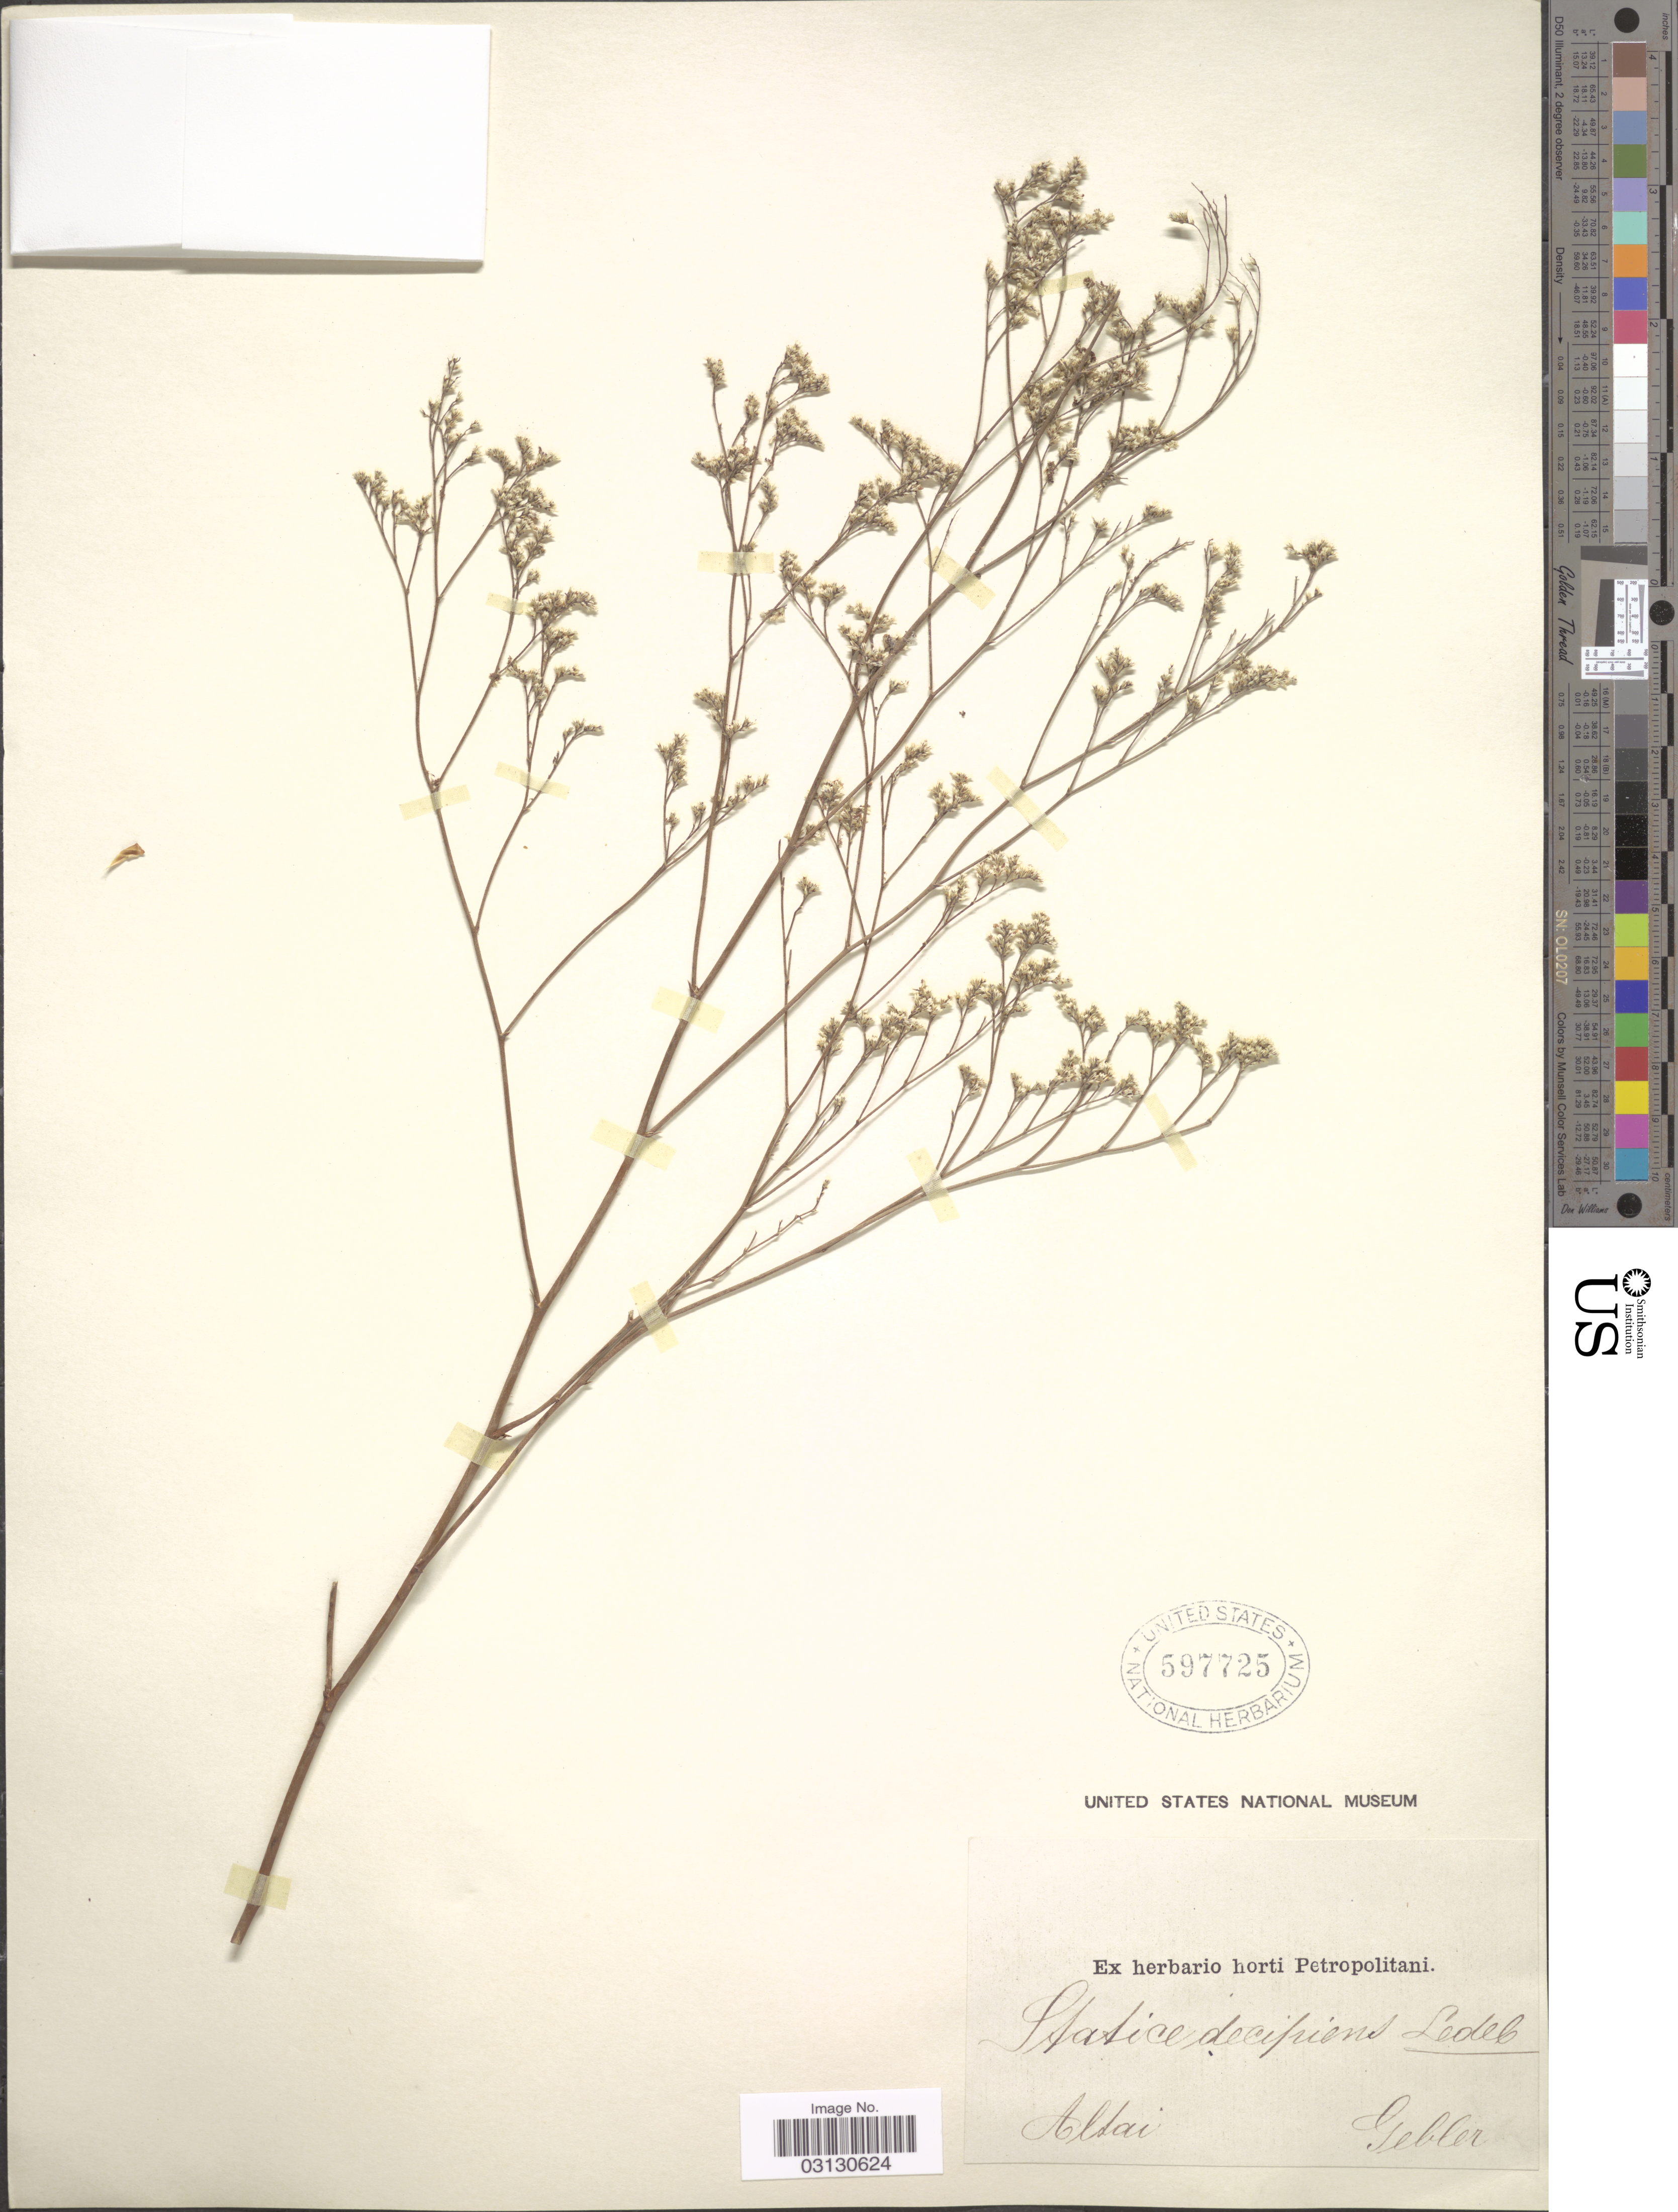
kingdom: Plantae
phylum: Tracheophyta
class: Magnoliopsida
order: Caryophyllales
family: Plumbaginaceae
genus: Limonium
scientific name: Limonium decipiens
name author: (Ledeb.) Kuntze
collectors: Gebler, --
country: Russian Federation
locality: Altai.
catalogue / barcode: US 597725